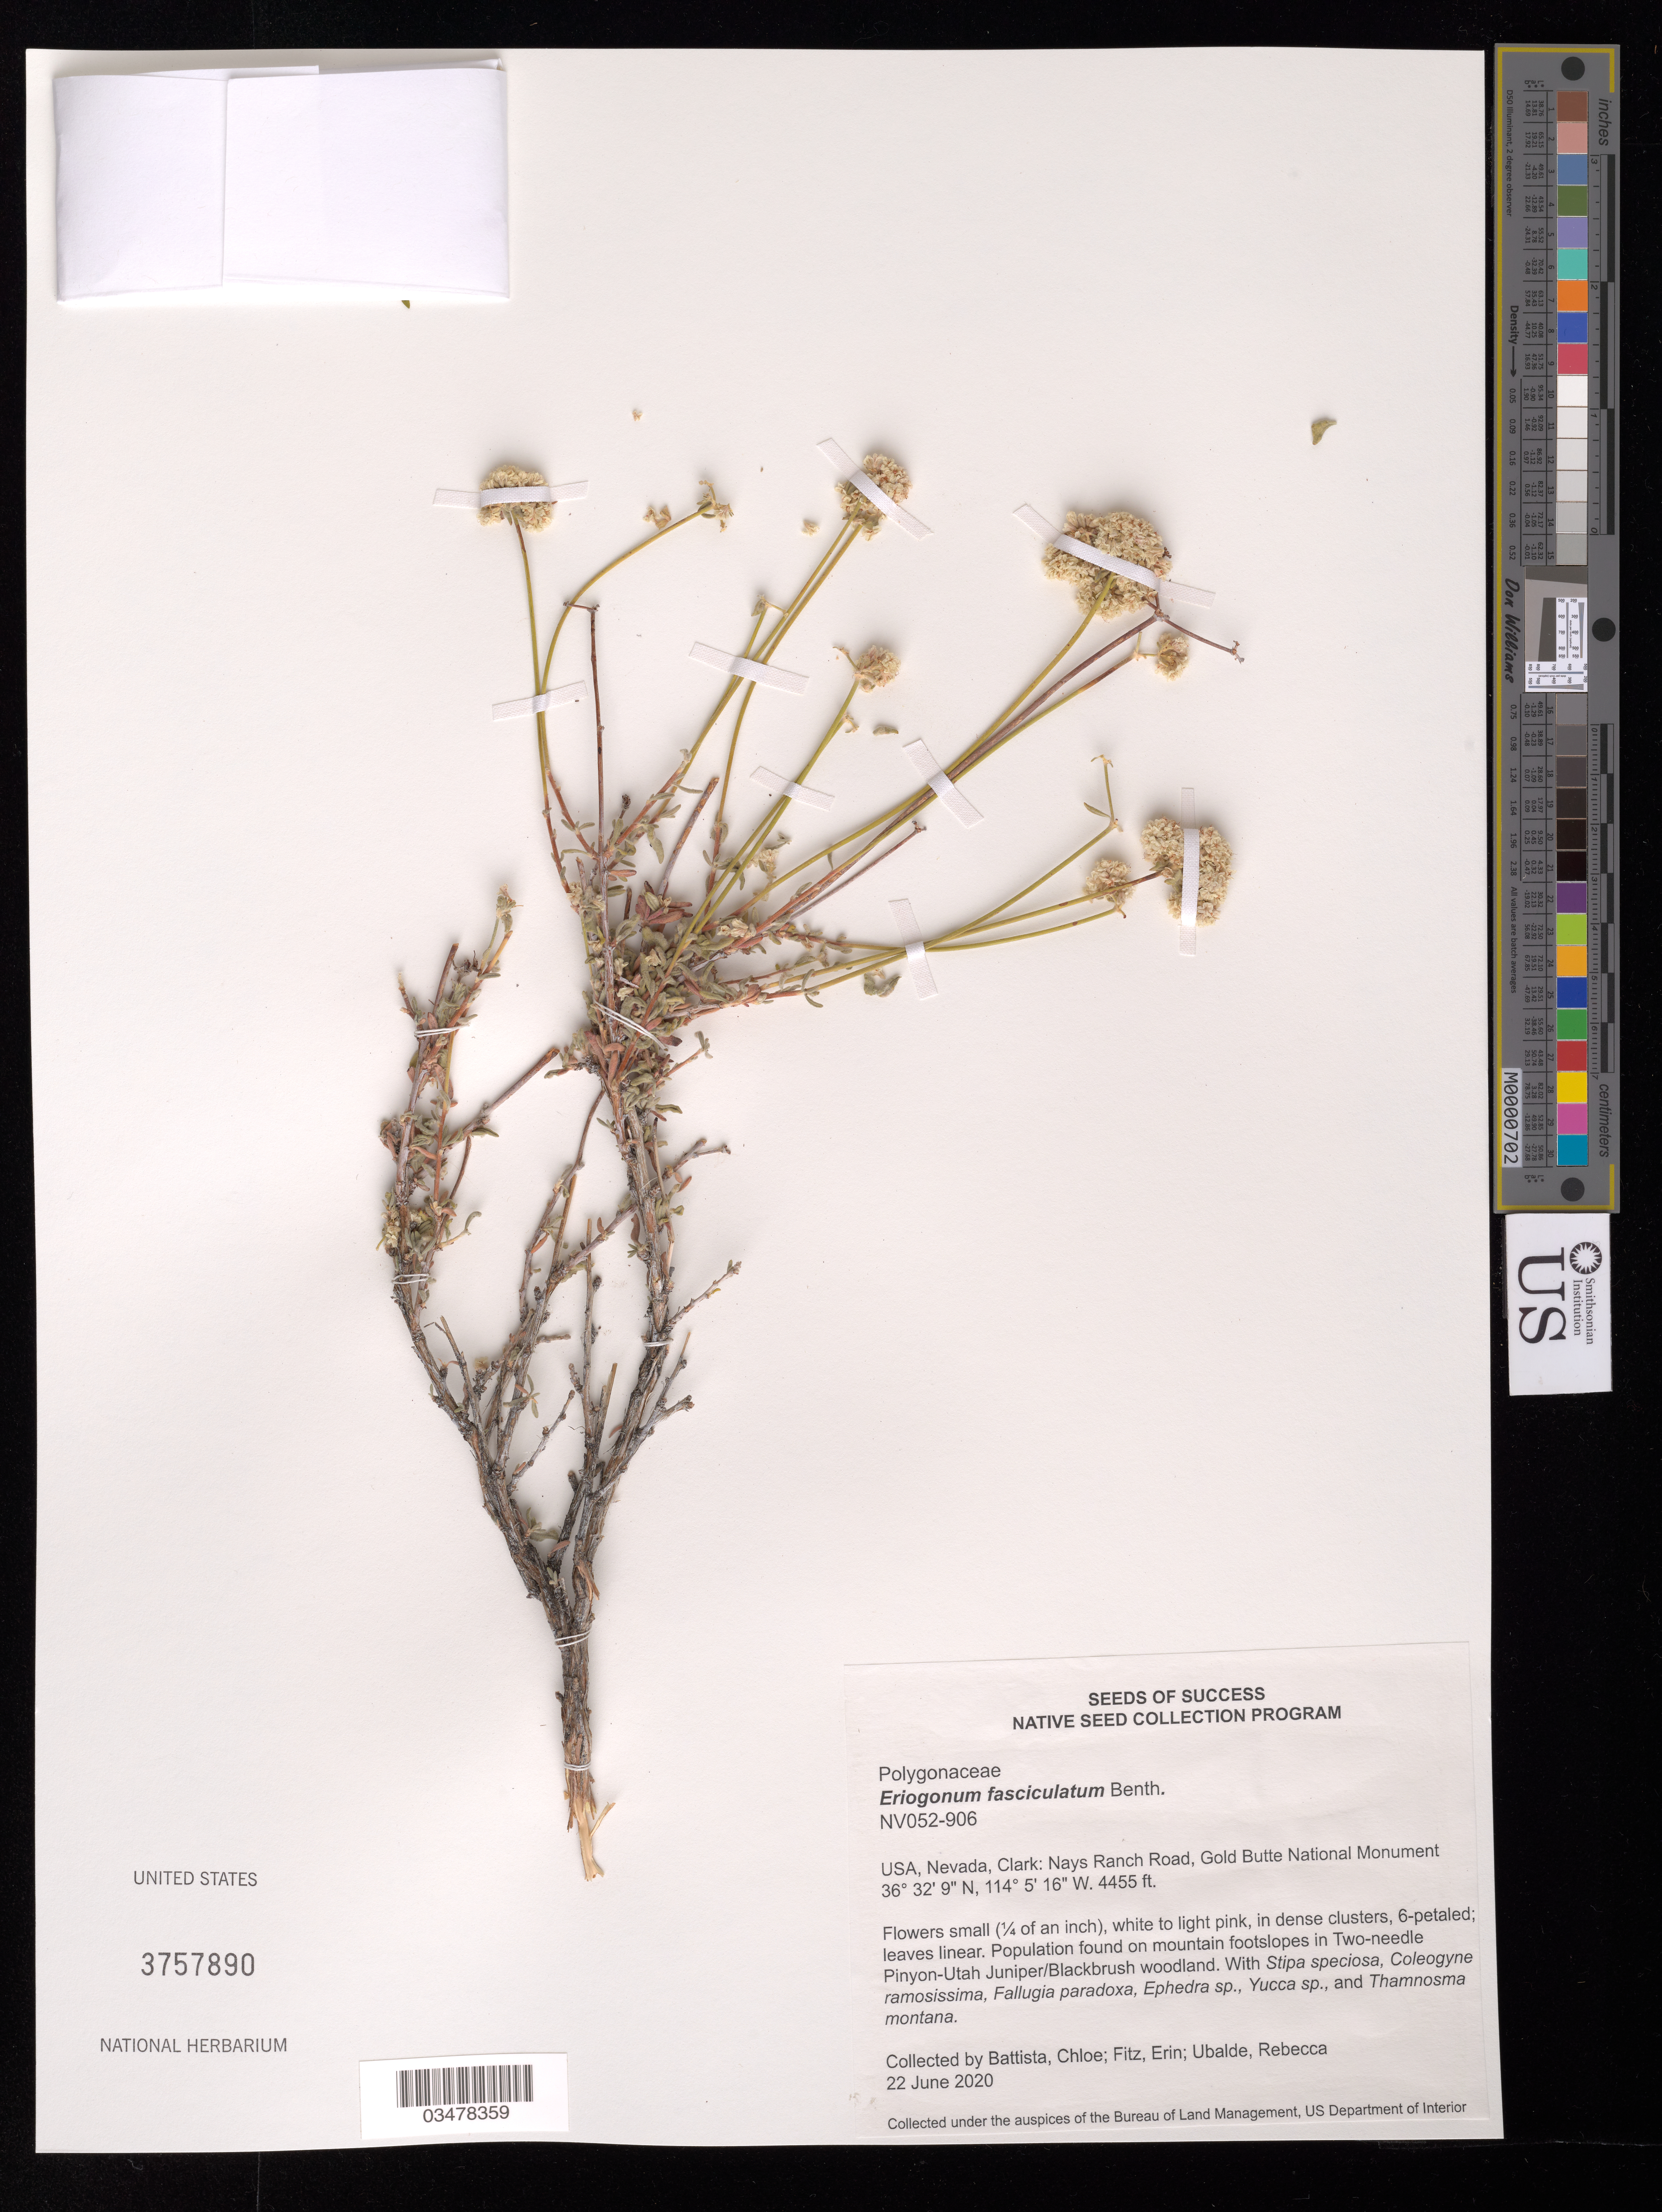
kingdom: Plantae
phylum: Tracheophyta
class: Magnoliopsida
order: Caryophyllales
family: Polygonaceae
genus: Eriogonum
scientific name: Eriogonum fasciculatum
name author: Benth.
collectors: C. Battista, E. Fitz & R. Ubalde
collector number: NV052-906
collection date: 2020-06-22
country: United States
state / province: Nevada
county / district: Clark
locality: Nays Ranch Road, Gold Butte National Monument.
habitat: Two-needle Pinyon-Utah Juniper/Blackbrush woodland. With Stipa speciosa, Ephedra sp., Yucca sp., etc.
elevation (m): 1358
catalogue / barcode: US 3757890